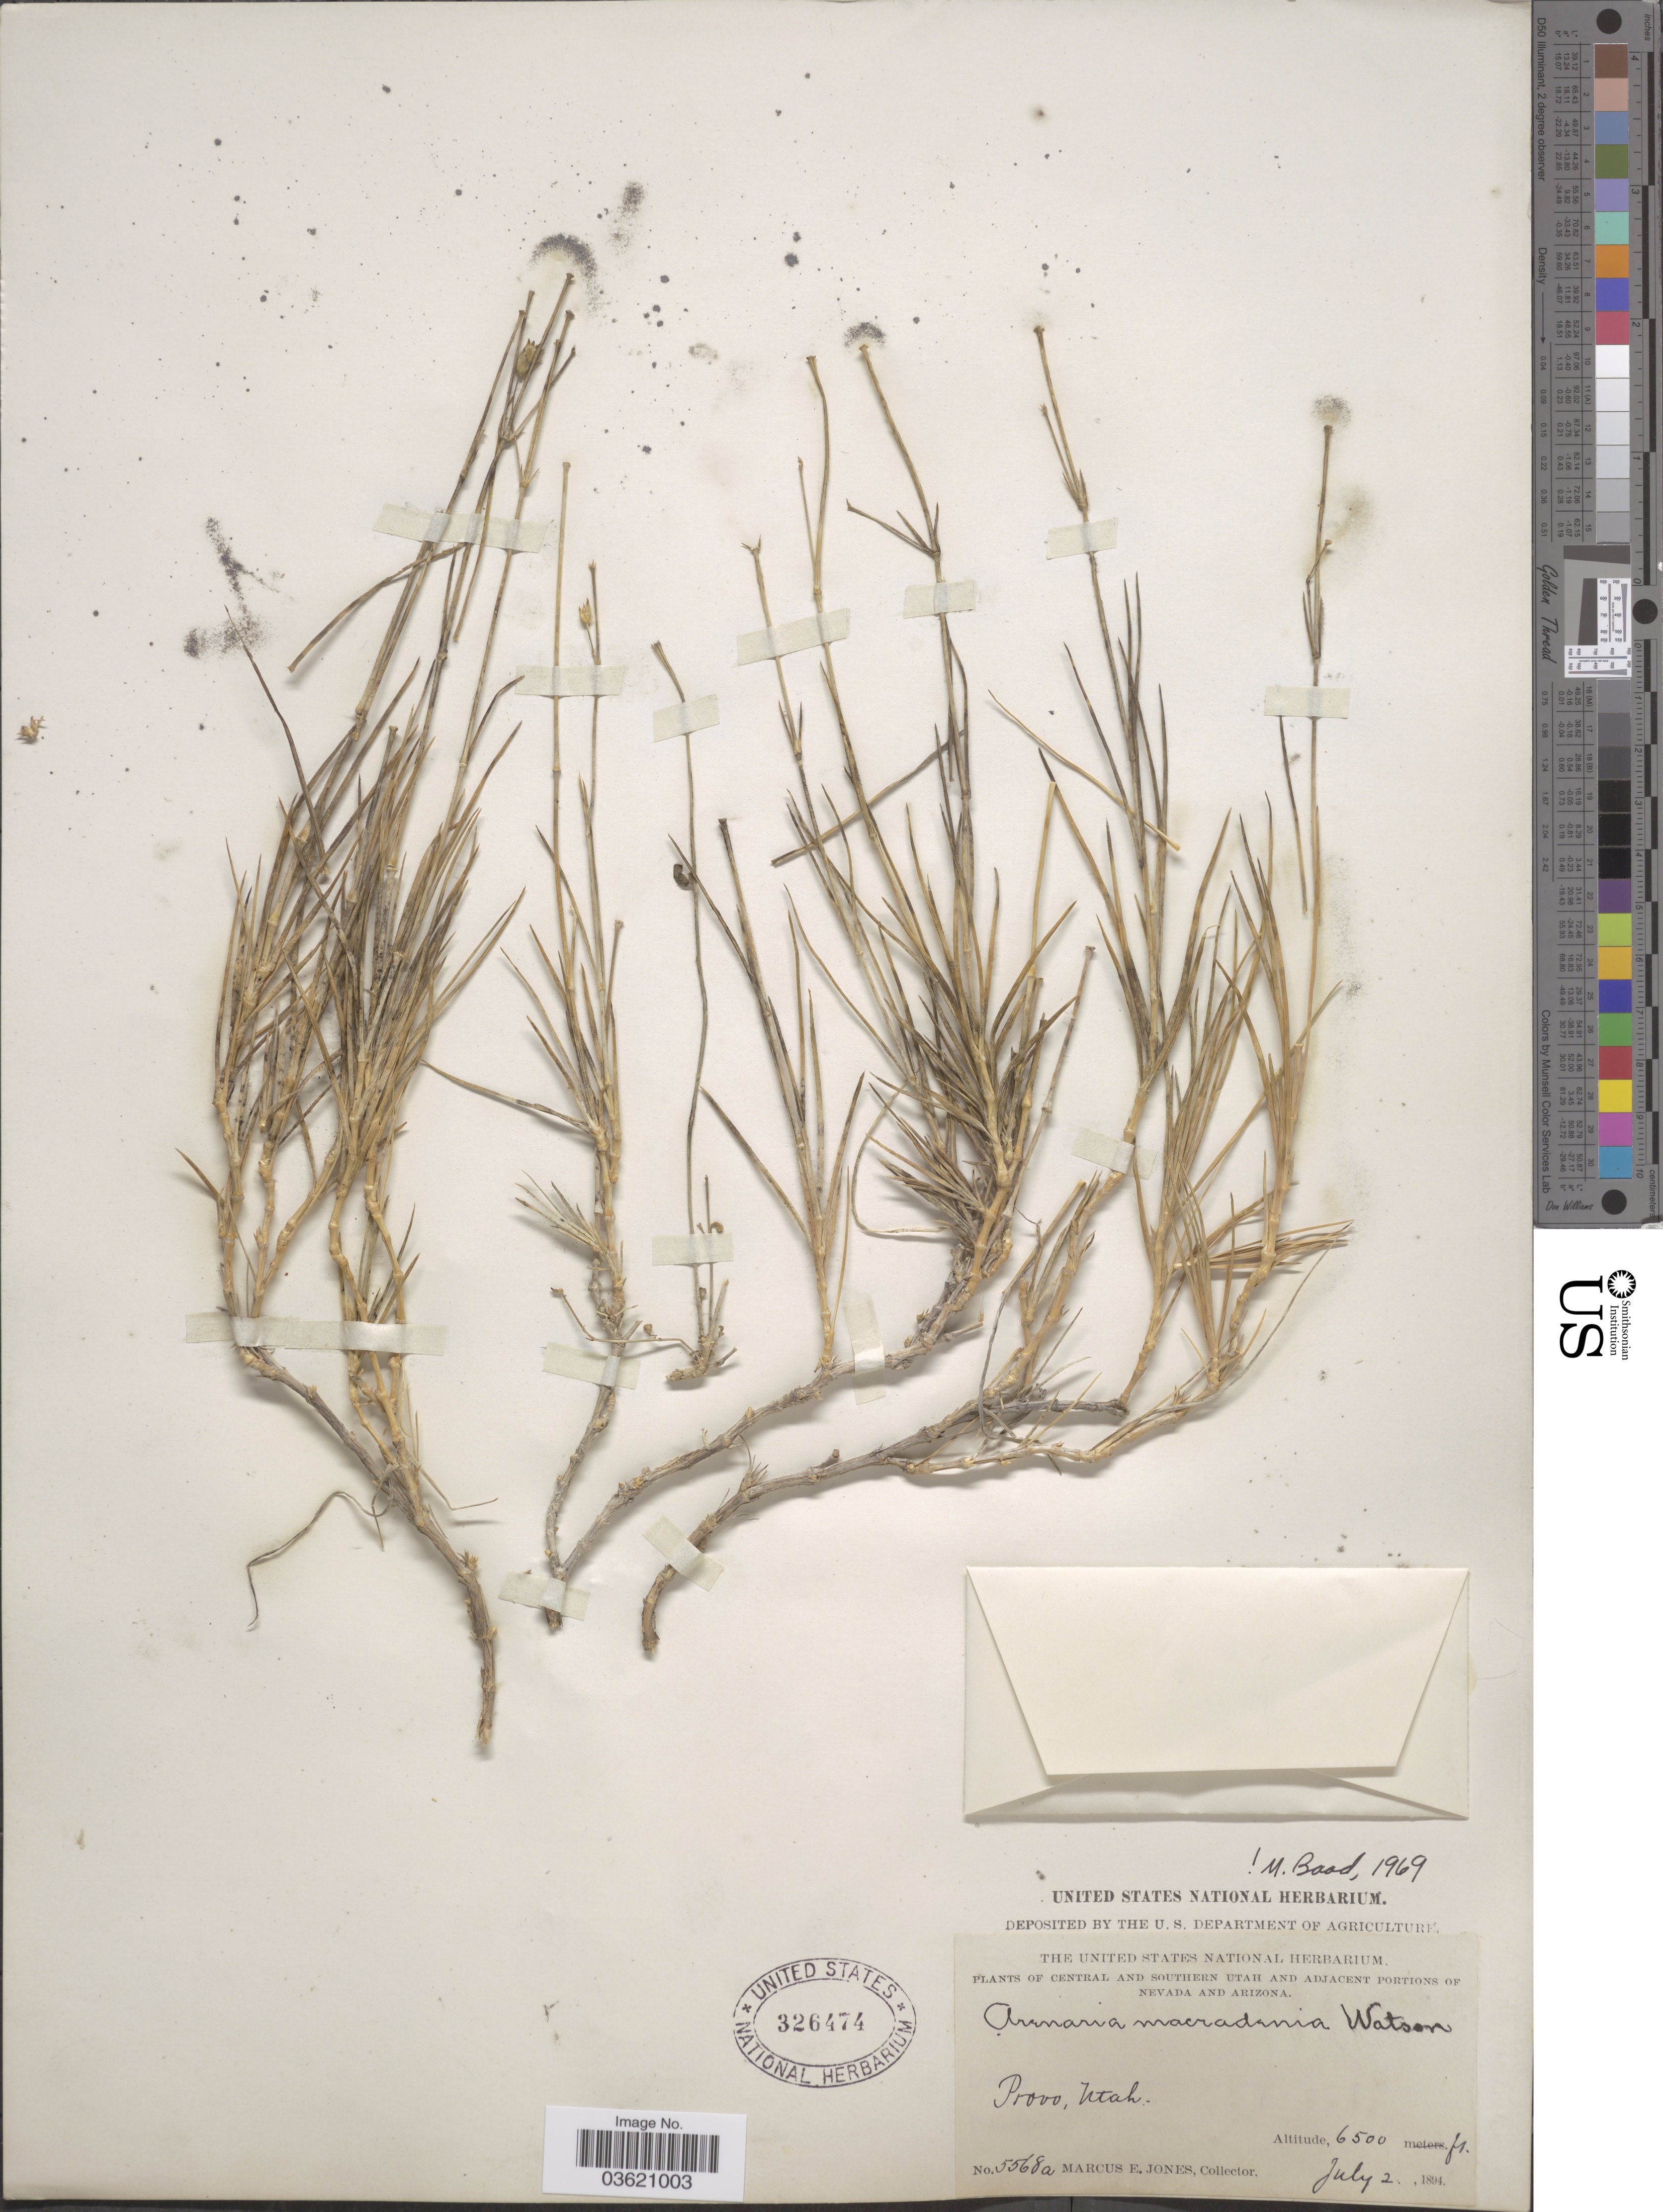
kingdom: Plantae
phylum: Tracheophyta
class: Magnoliopsida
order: Caryophyllales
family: Caryophyllaceae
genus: Eremogone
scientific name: Eremogone macradenia var. macradenia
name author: (S. Watson) Ikonn.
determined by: Strong, Mark T., (BOT), Smithsonian Institution - National Museum of Natural History (UNITED STATES)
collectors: M. E. Jones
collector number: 5568a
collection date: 1894-07-02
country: United States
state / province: Utah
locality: Central and southern Utah. Provo.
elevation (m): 1981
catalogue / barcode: US 326474